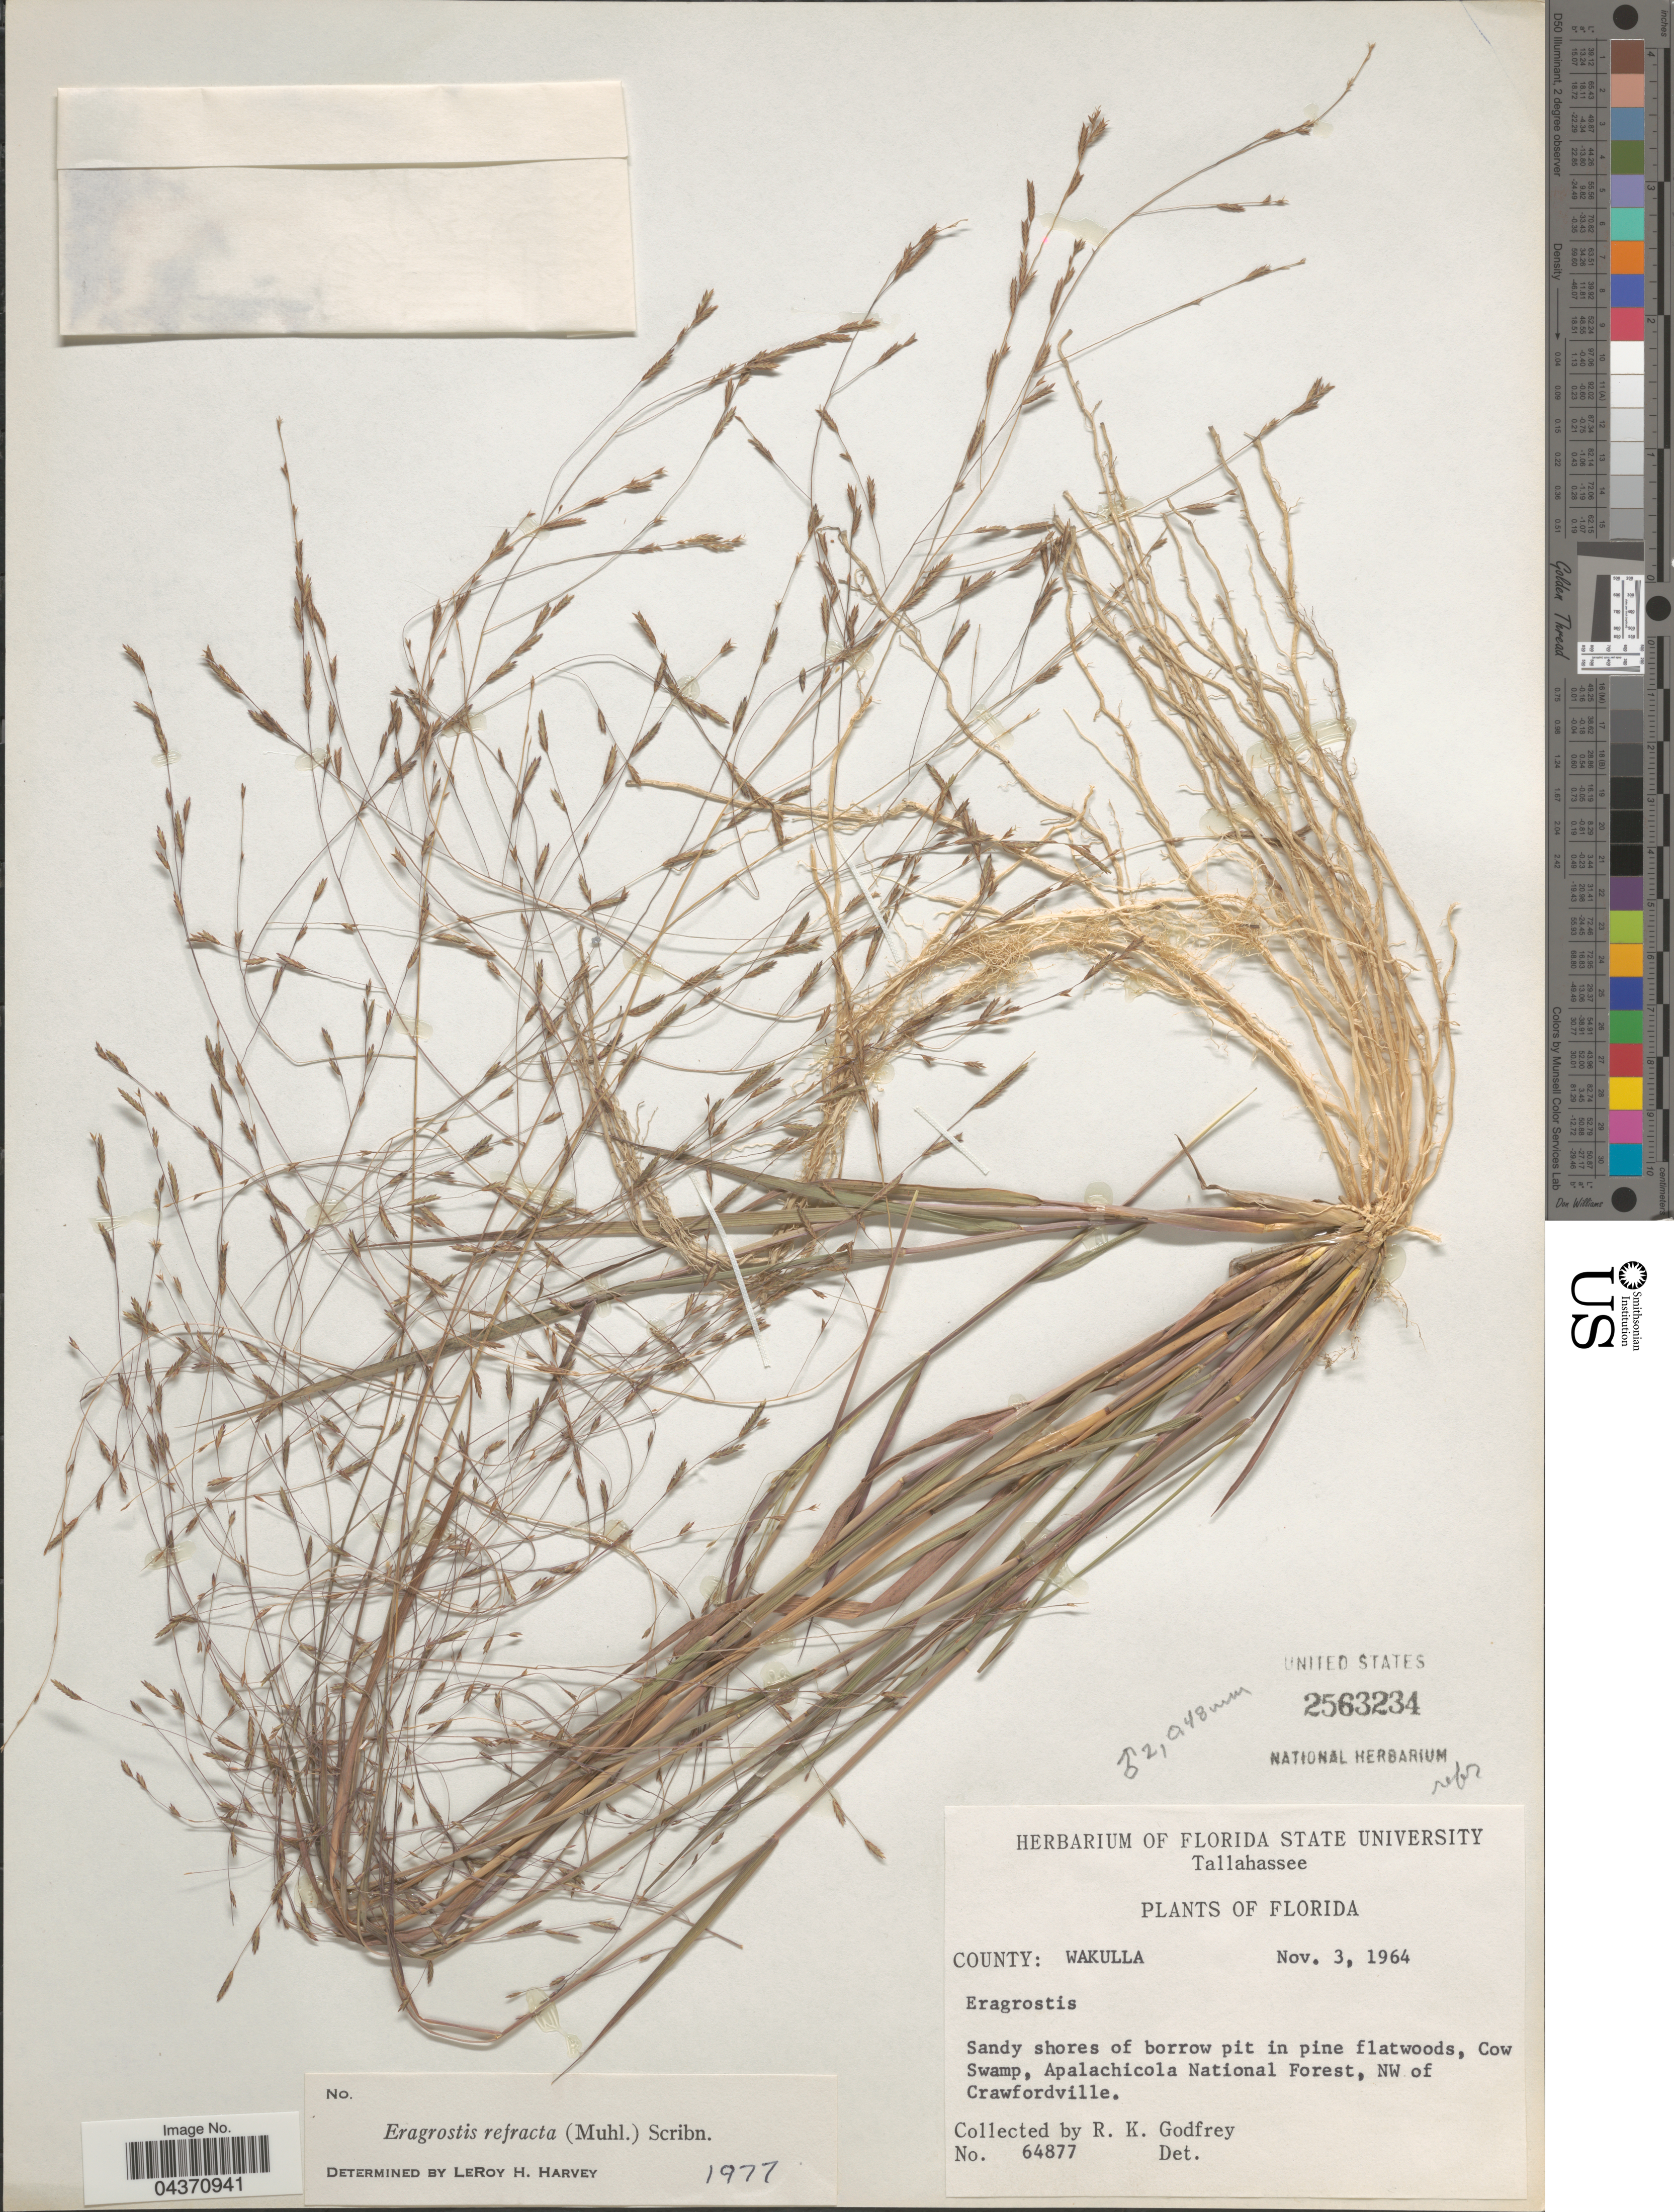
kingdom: Plantae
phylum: Tracheophyta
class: Liliopsida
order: Poales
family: Poaceae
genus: Eragrostis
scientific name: Eragrostis refracta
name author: (Muhl.) Scribn.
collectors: R. K. Godfrey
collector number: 64877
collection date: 1964-11-03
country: United States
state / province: Florida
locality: County: Wakulla. Cow Swamp, Apalachicola National Forest, NW of Crawfordville.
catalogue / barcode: US 2563234